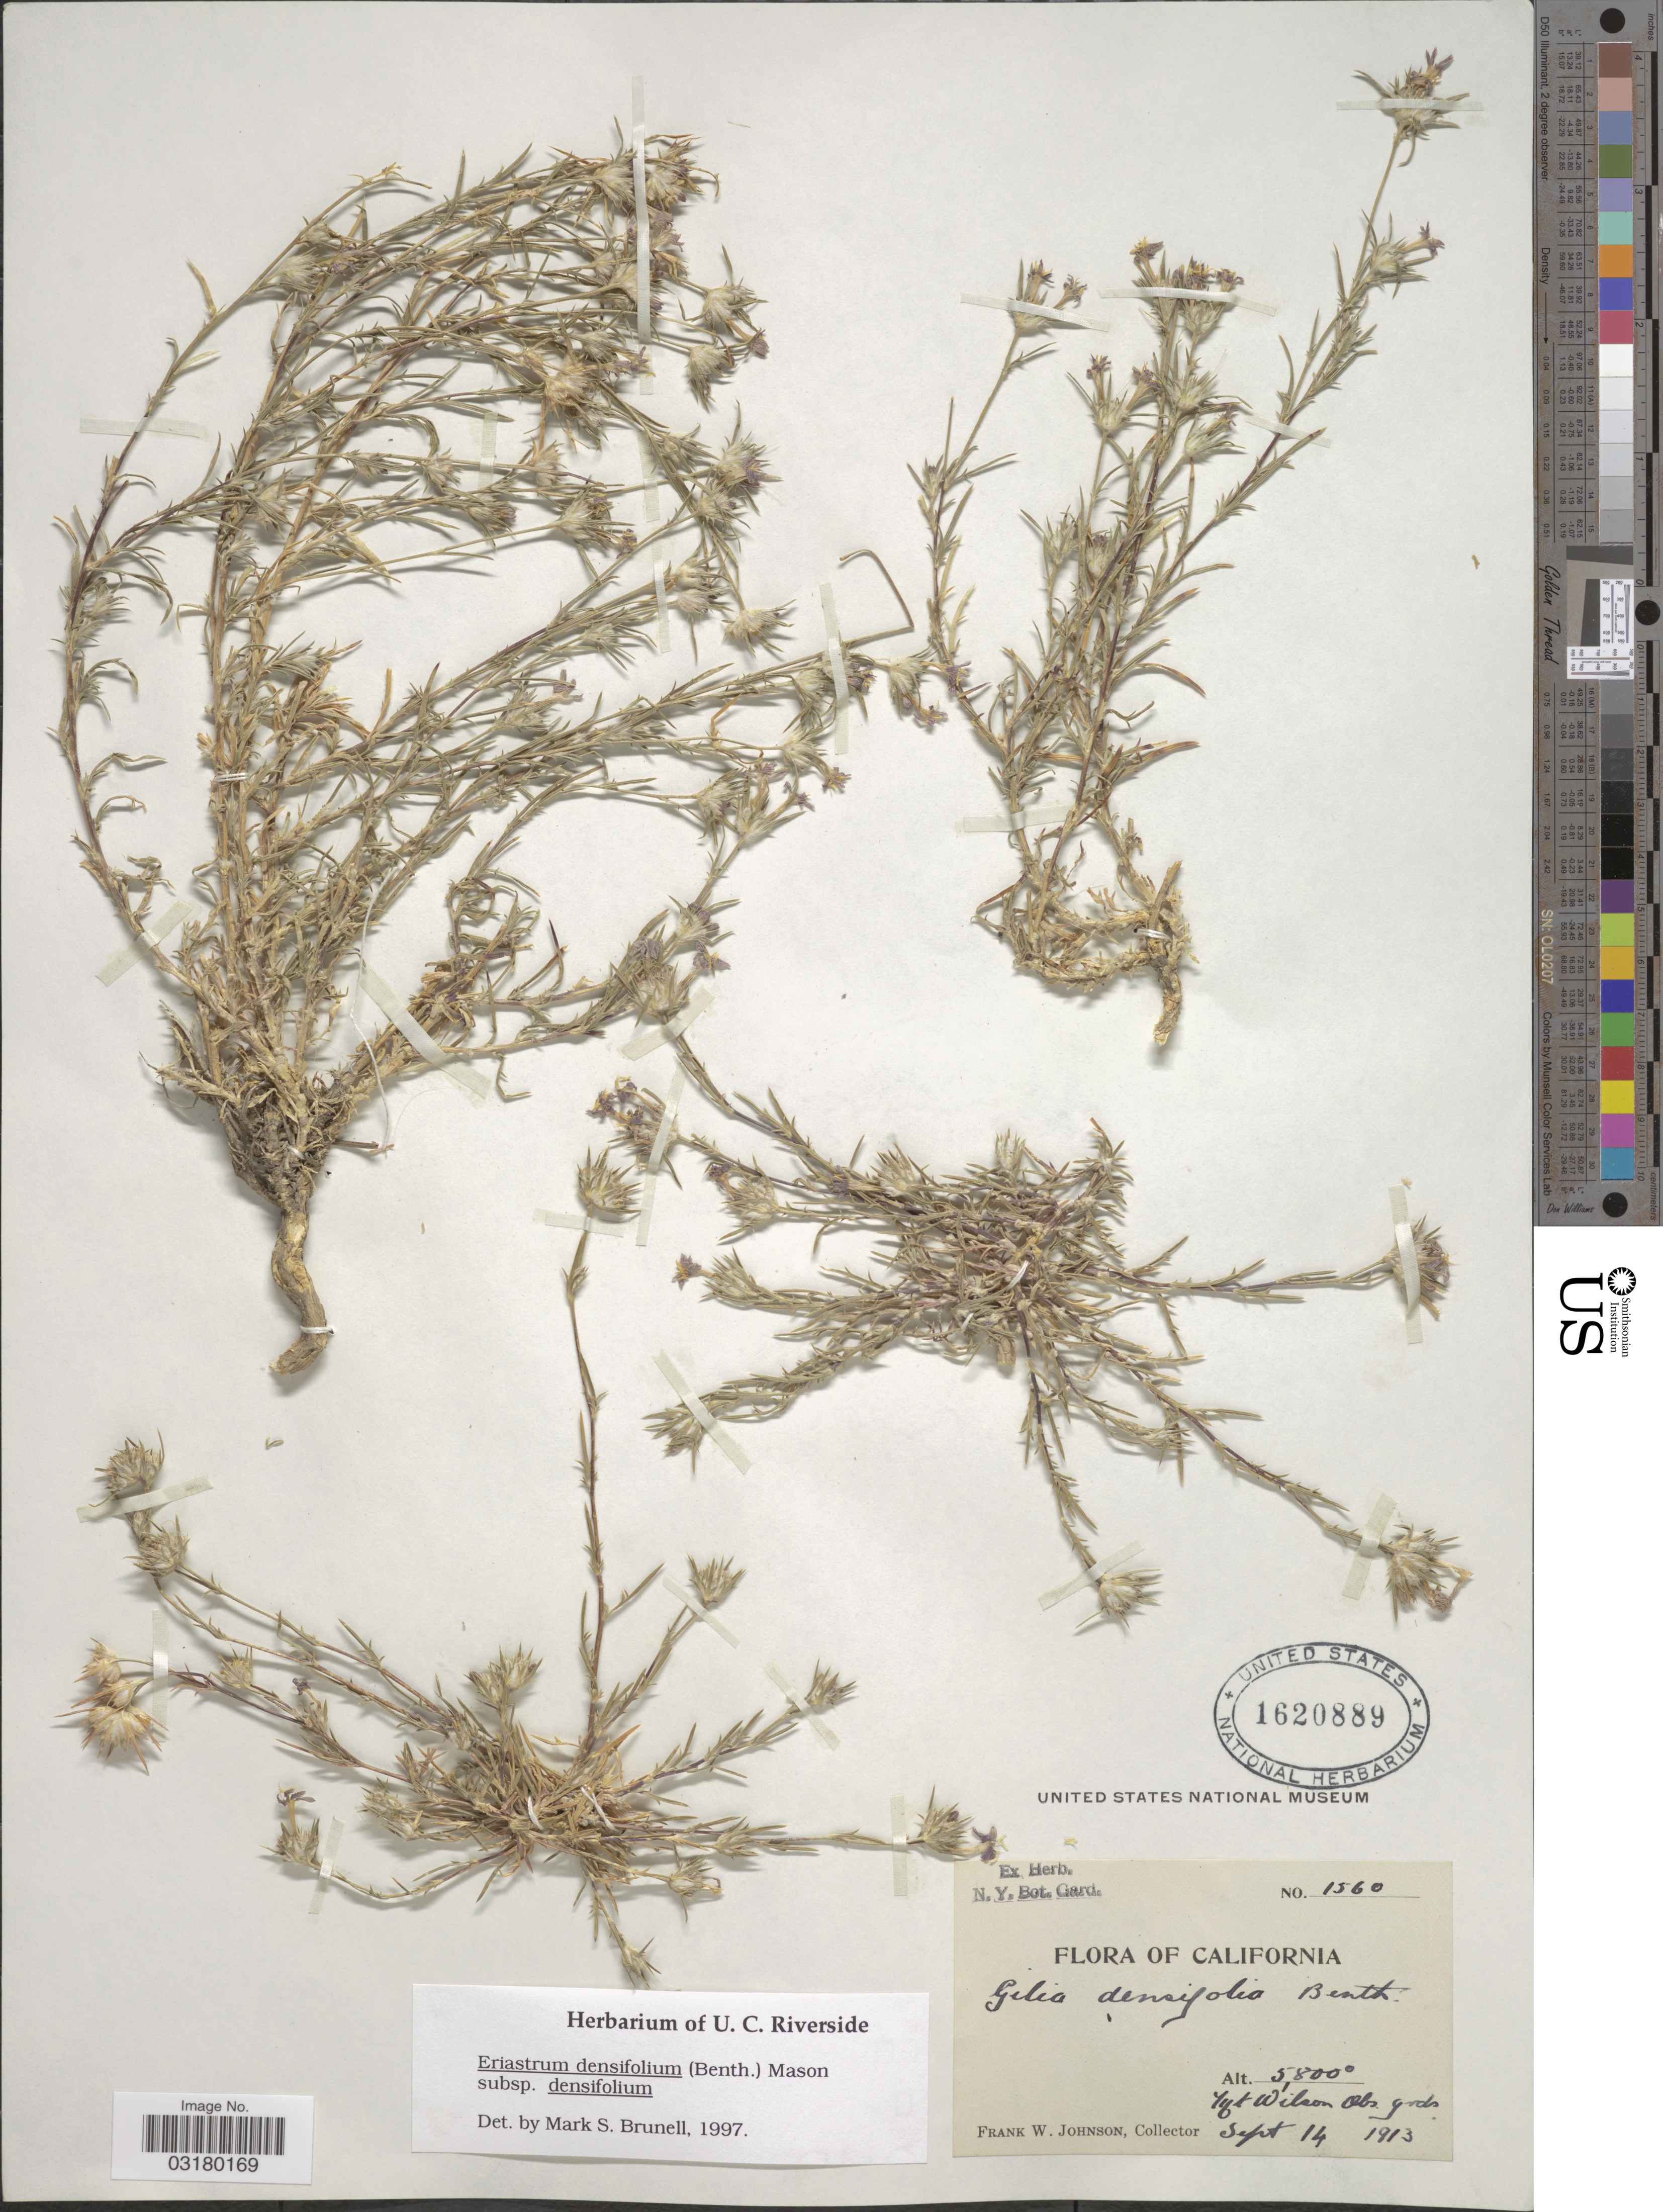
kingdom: Plantae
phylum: Tracheophyta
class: Magnoliopsida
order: Ericales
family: Polemoniaceae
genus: Eriastrum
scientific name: Eriastrum densifolium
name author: (Benth.) H. Mason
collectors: F. W. Johnson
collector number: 1560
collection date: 1913-09-14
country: United States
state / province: California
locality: Mt Wilson Obs. grds.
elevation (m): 1768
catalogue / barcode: US 1620889